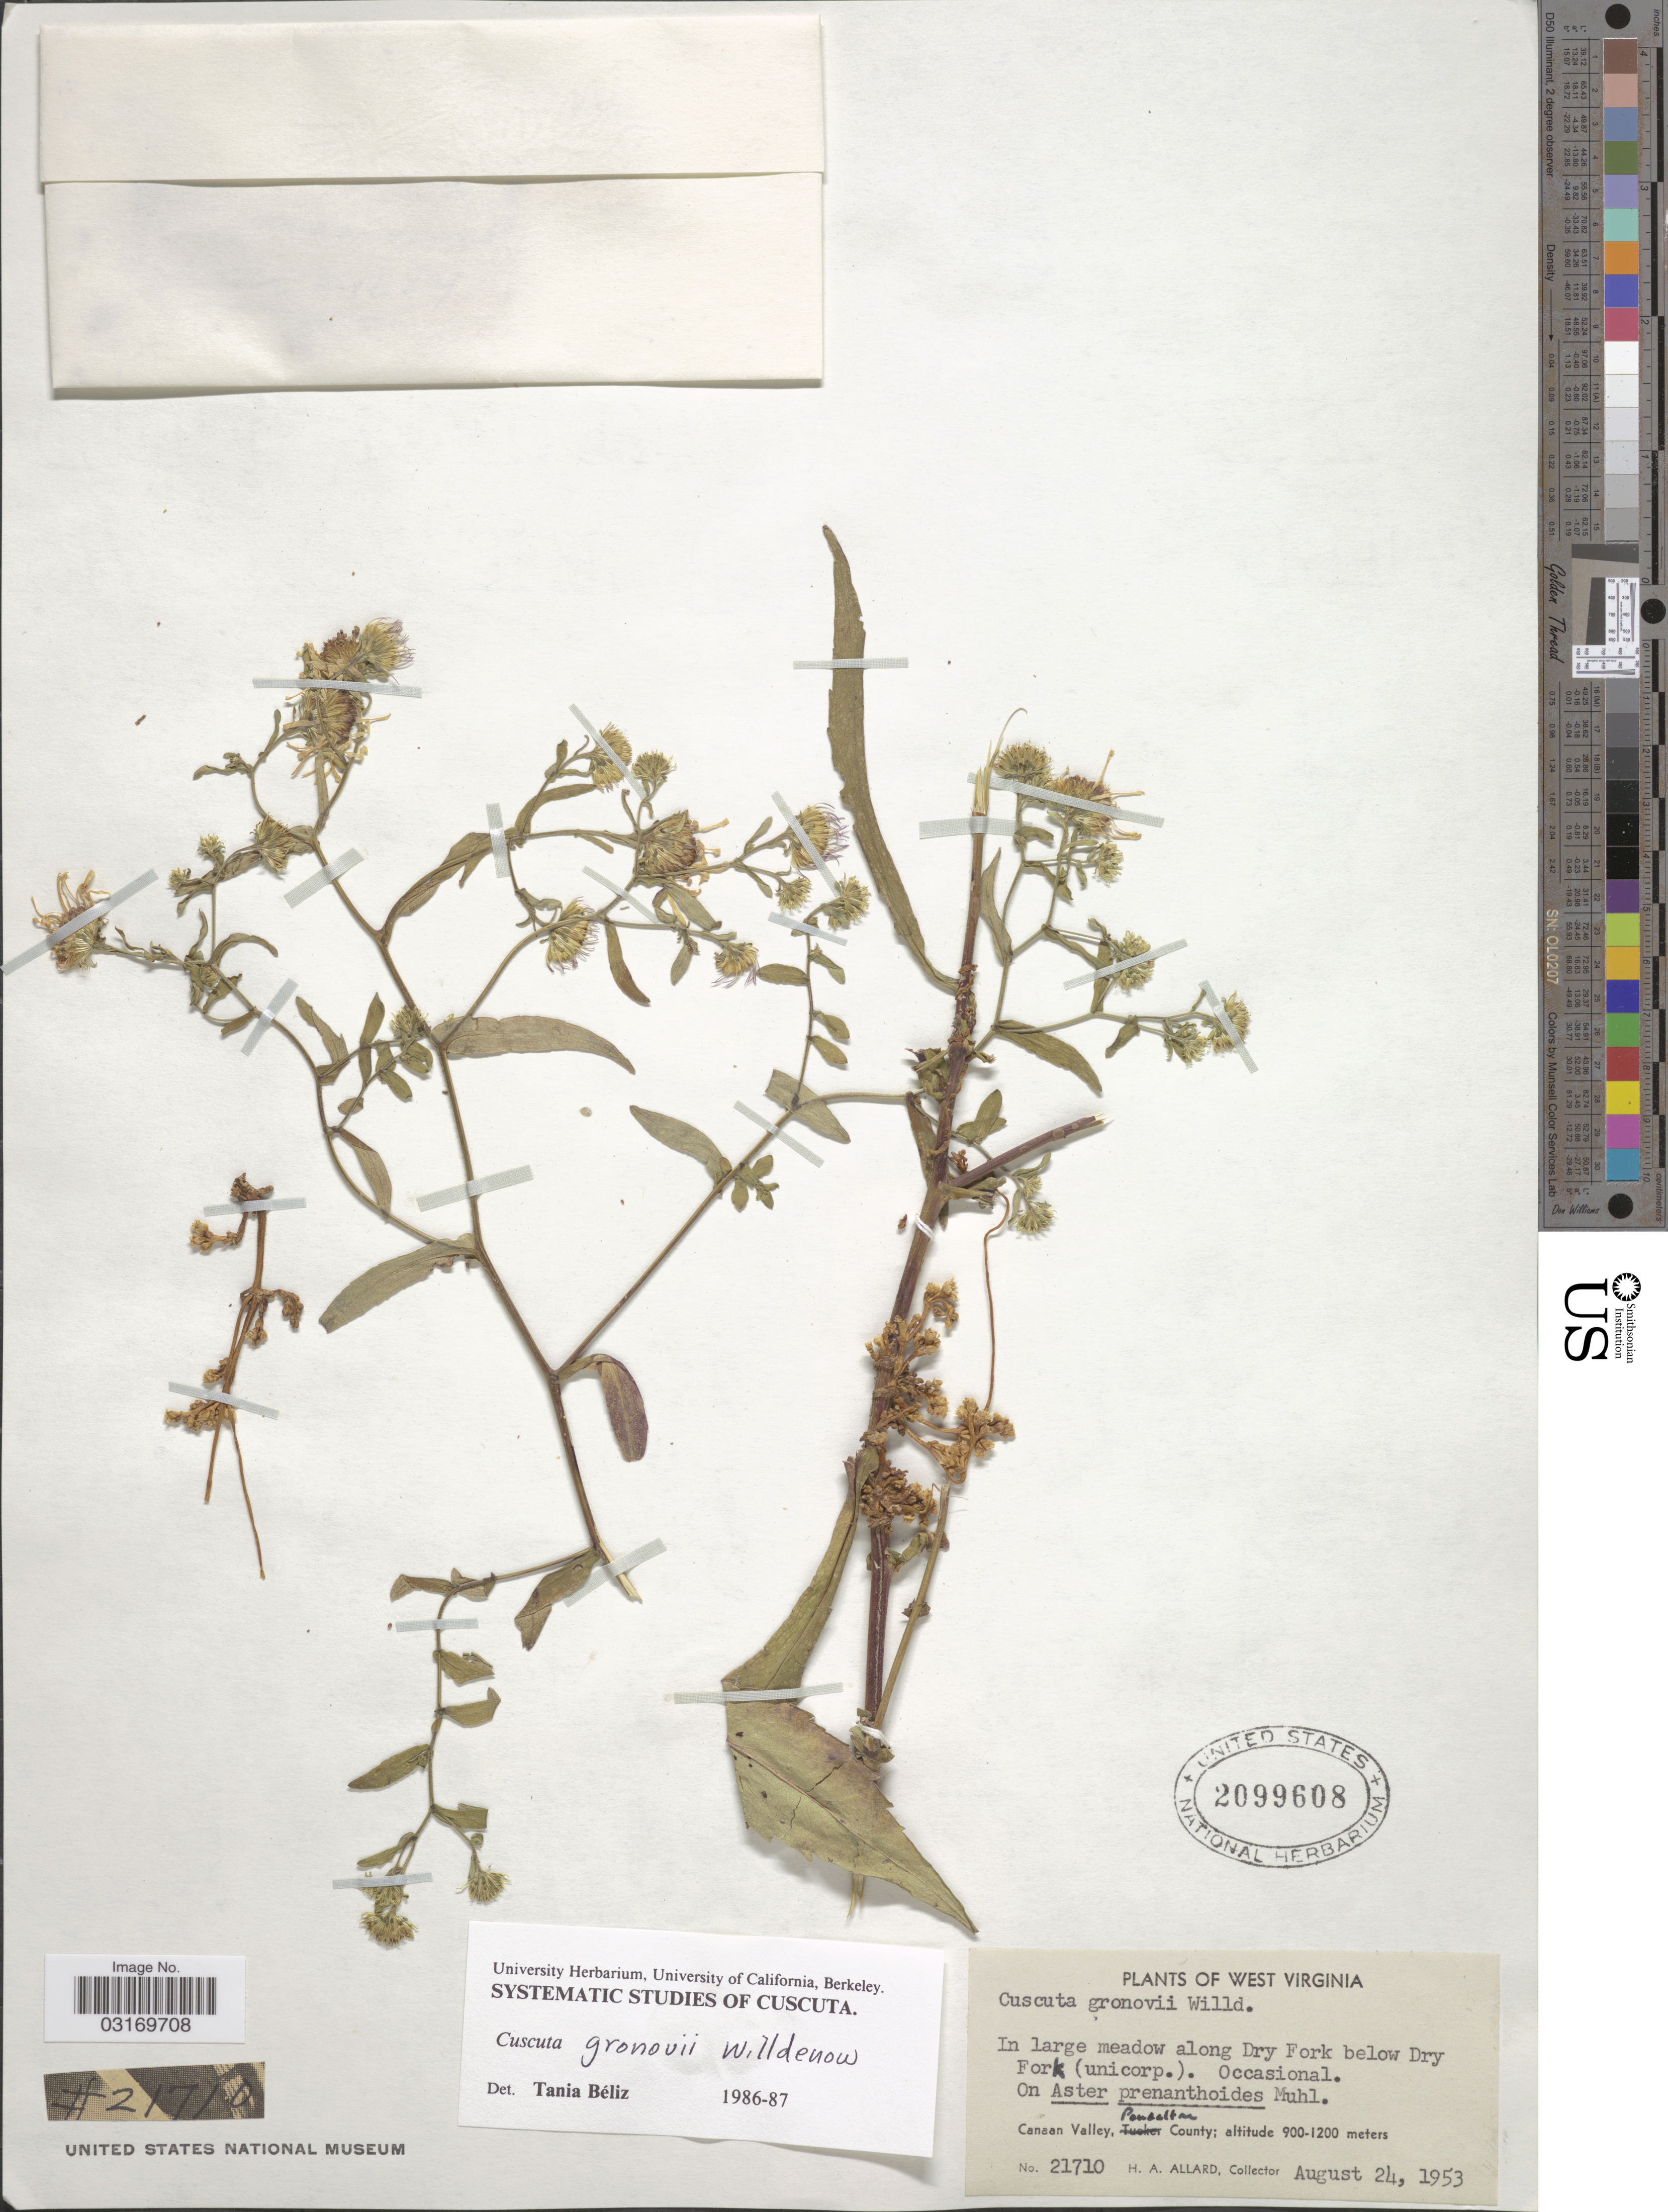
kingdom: Plantae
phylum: Tracheophyta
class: Magnoliopsida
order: Solanales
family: Convolvulaceae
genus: Cuscuta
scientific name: Cuscuta gronovii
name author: Willd. ex Schult.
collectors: H. A. Allard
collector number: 21710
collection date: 1953-08-24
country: United States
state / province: West Virginia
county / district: Pendleton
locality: Canaan Valley, Pendelton County. In large meadow along Dry Fork below Dry Fork (unicorp.).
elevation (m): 900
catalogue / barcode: US 2099608